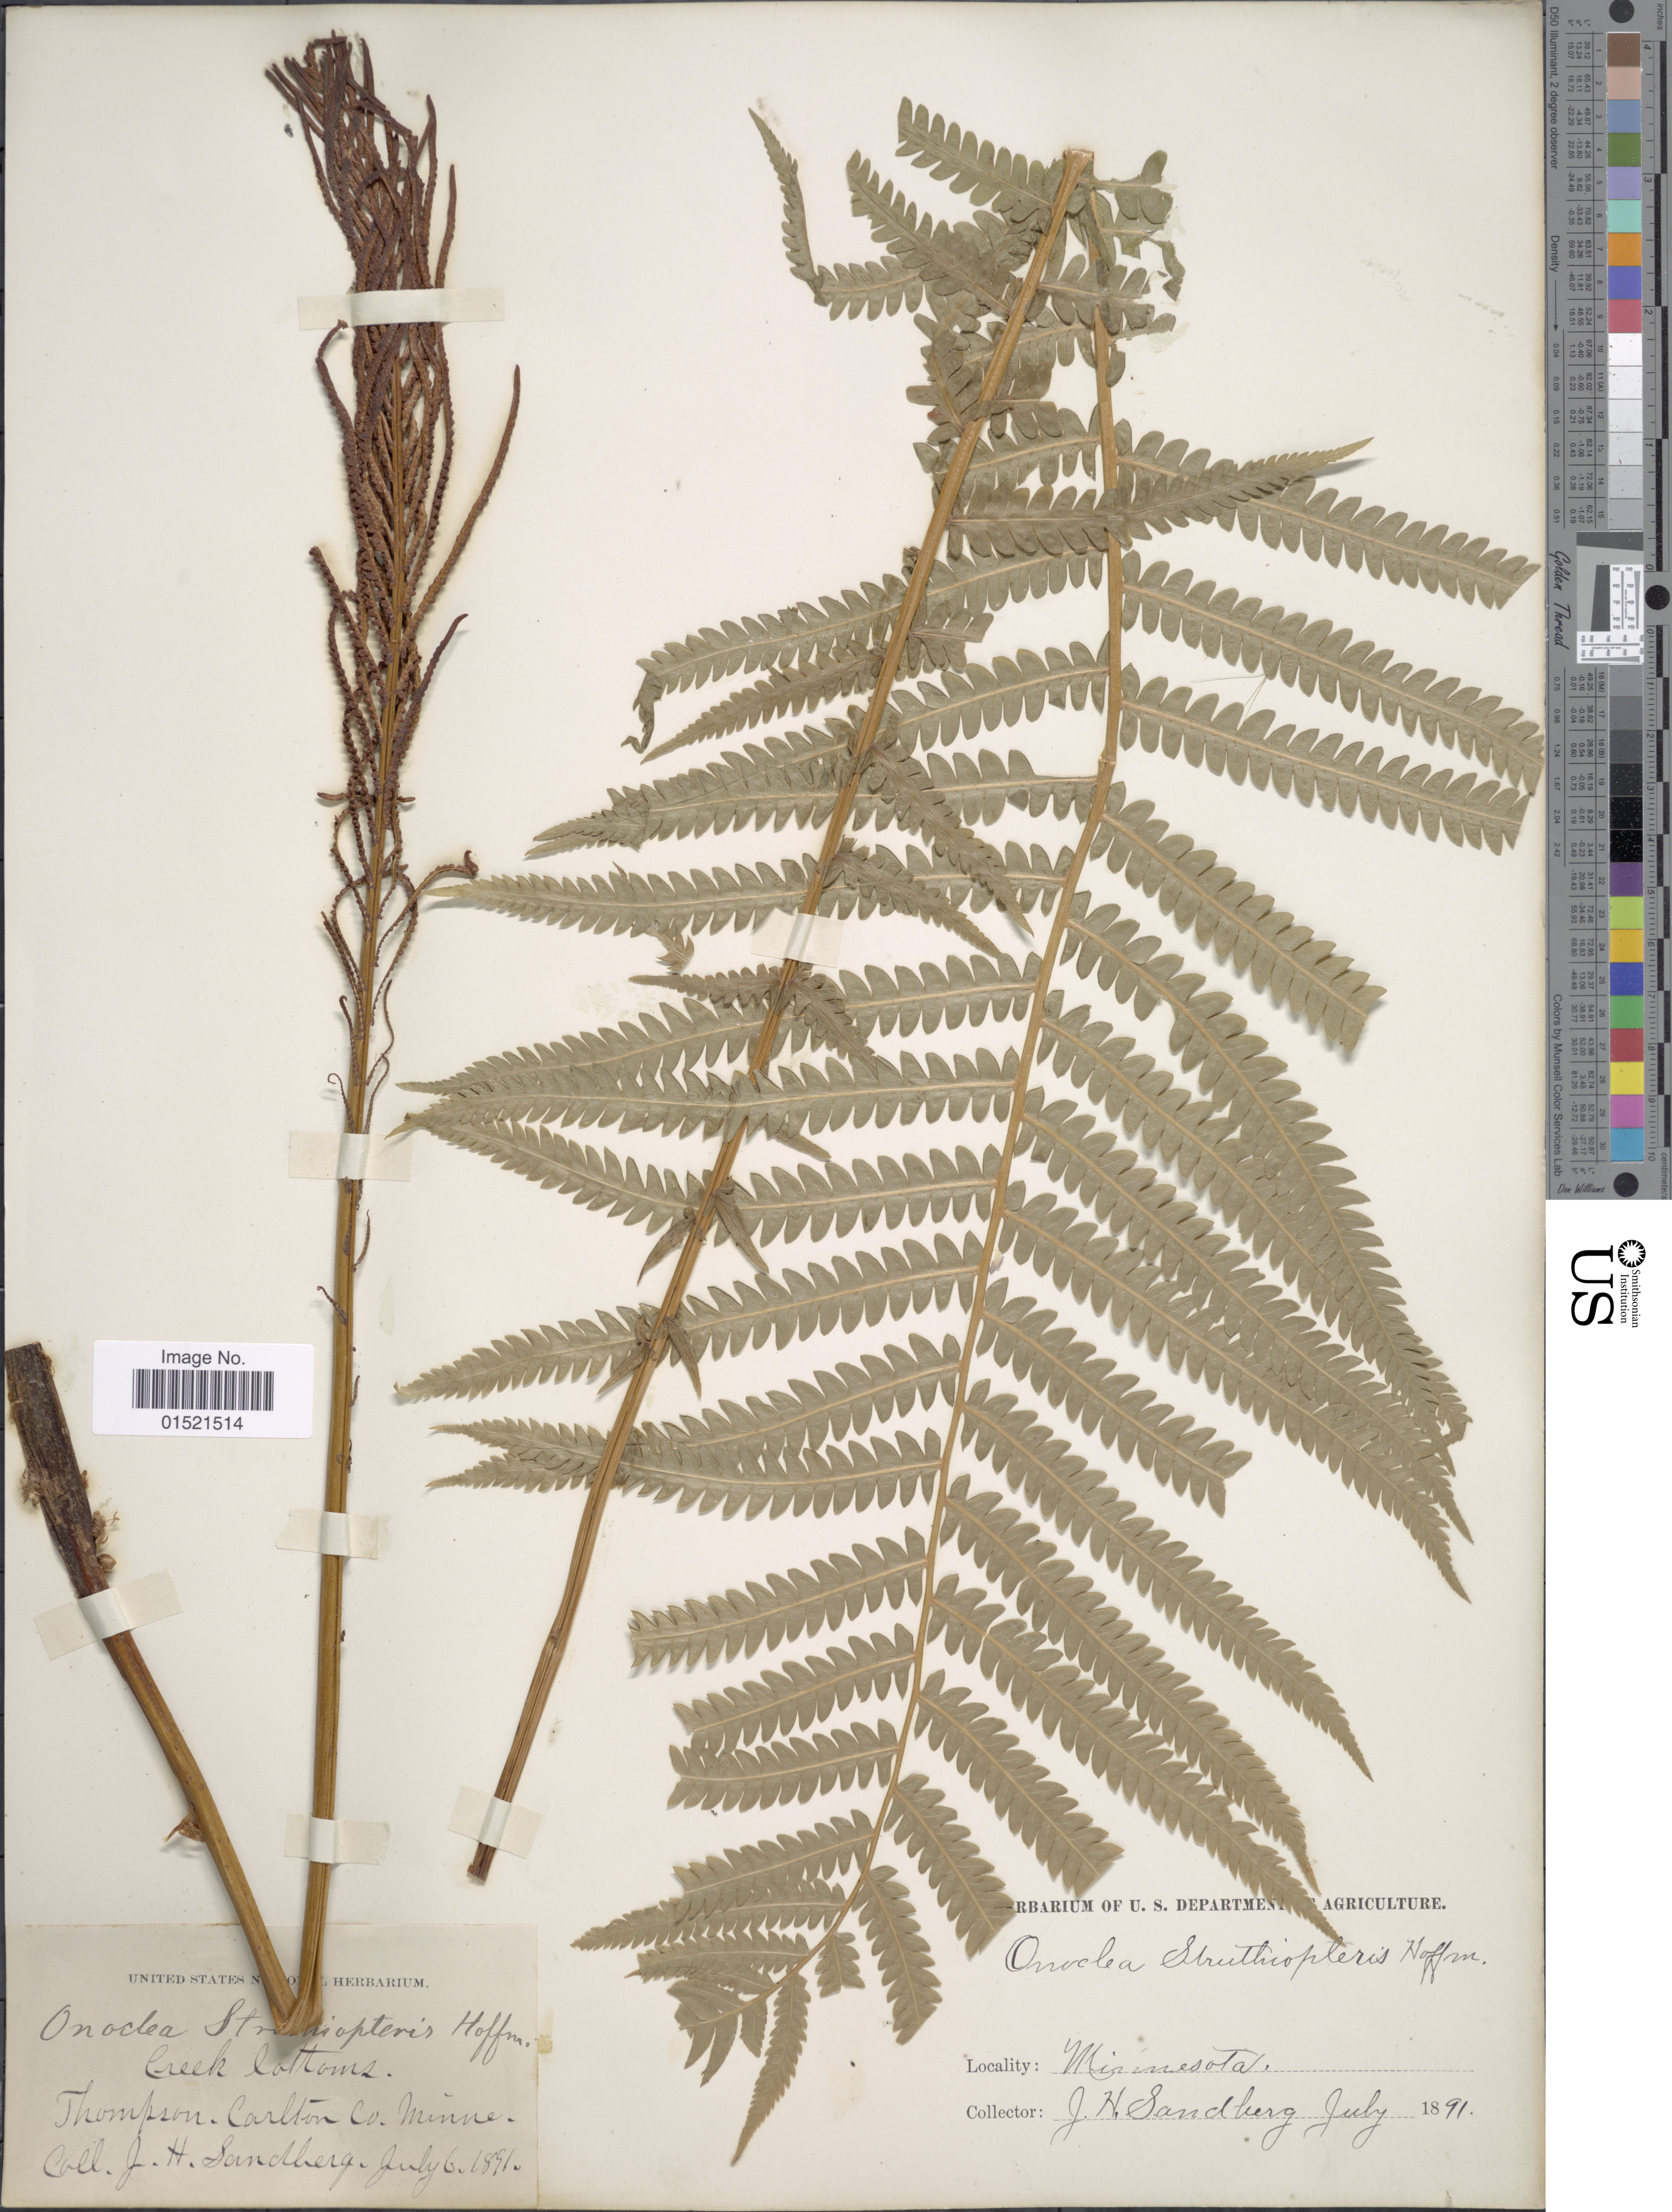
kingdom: Plantae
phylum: Tracheophyta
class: Polypodiopsida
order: Polypodiales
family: Onocleaceae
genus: Matteuccia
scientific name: Matteuccia struthiopteris var. pensylvanica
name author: (Willd.) C.V. Morton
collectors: J. H. Sandberg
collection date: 1891-07-06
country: United States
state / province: Minnesota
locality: Creek Cottoms, Thompson, Carlton Co